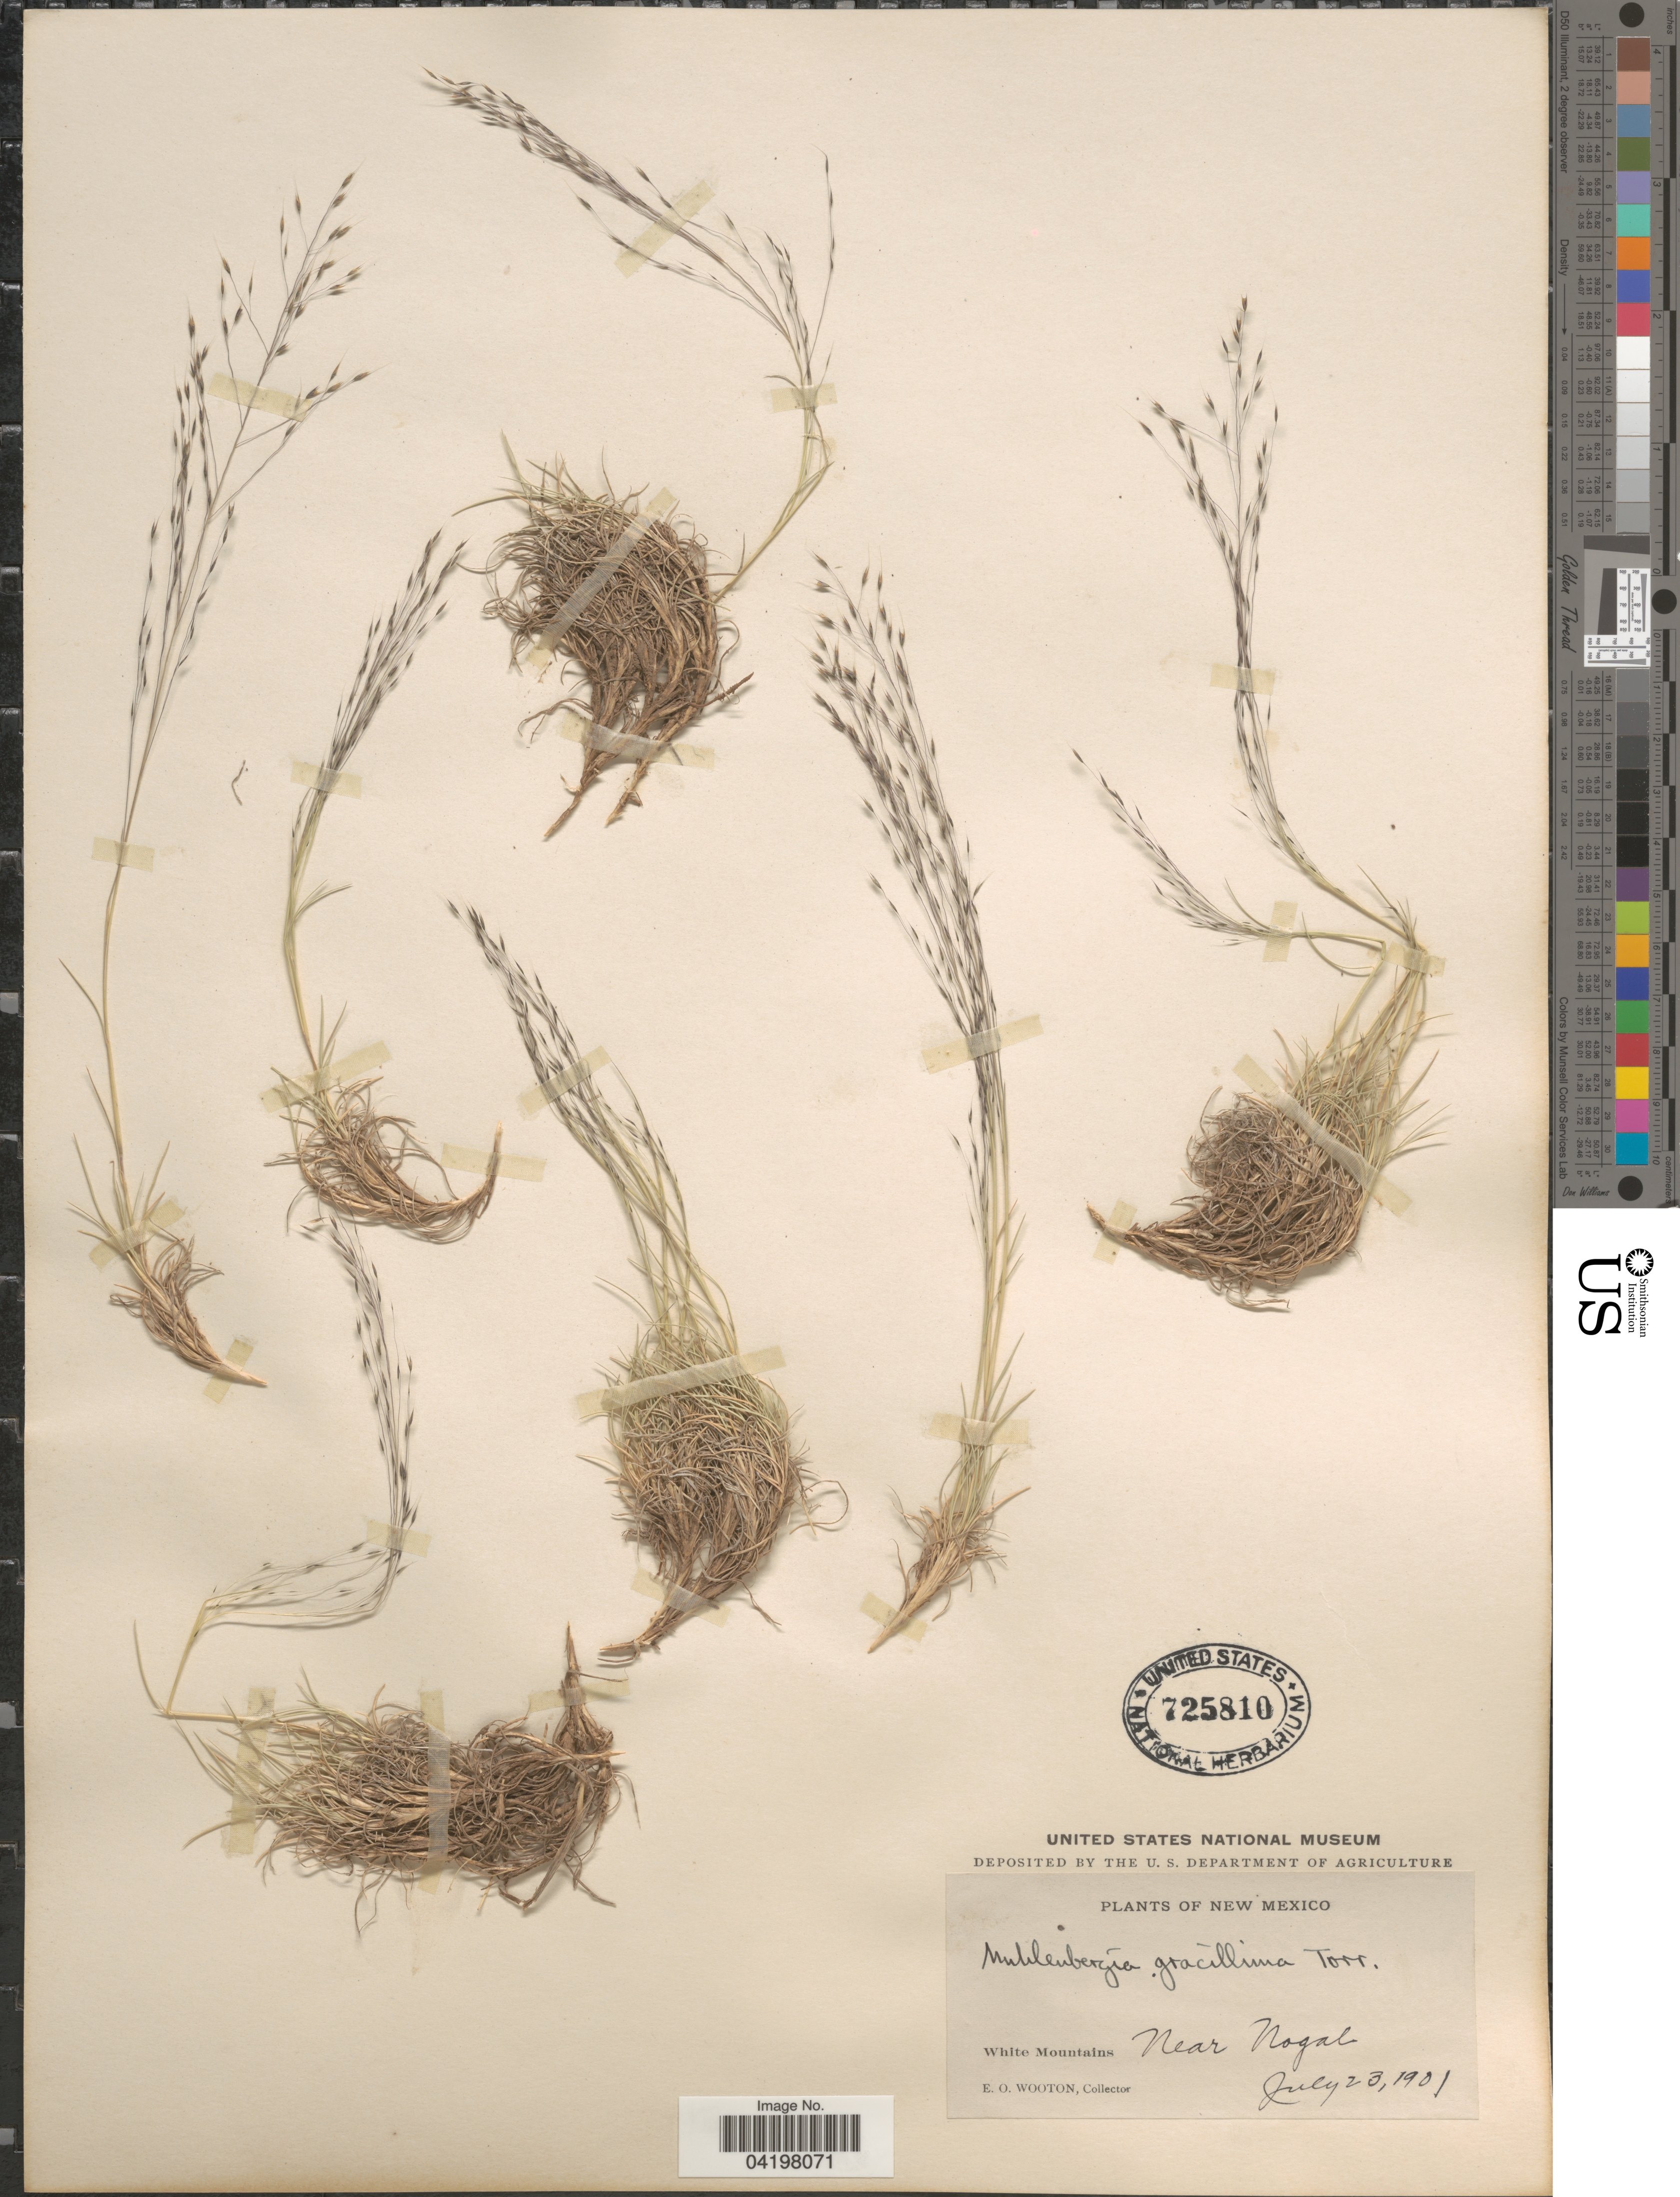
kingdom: Plantae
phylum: Tracheophyta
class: Liliopsida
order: Poales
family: Poaceae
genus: Muhlenbergia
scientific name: Muhlenbergia torreyi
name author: (Kunth) Hitchc. ex Bush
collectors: E. O. Wooton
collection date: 1901-07-23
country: United States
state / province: New Mexico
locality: White Mountains. Near Nogal.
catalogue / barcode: US 725810